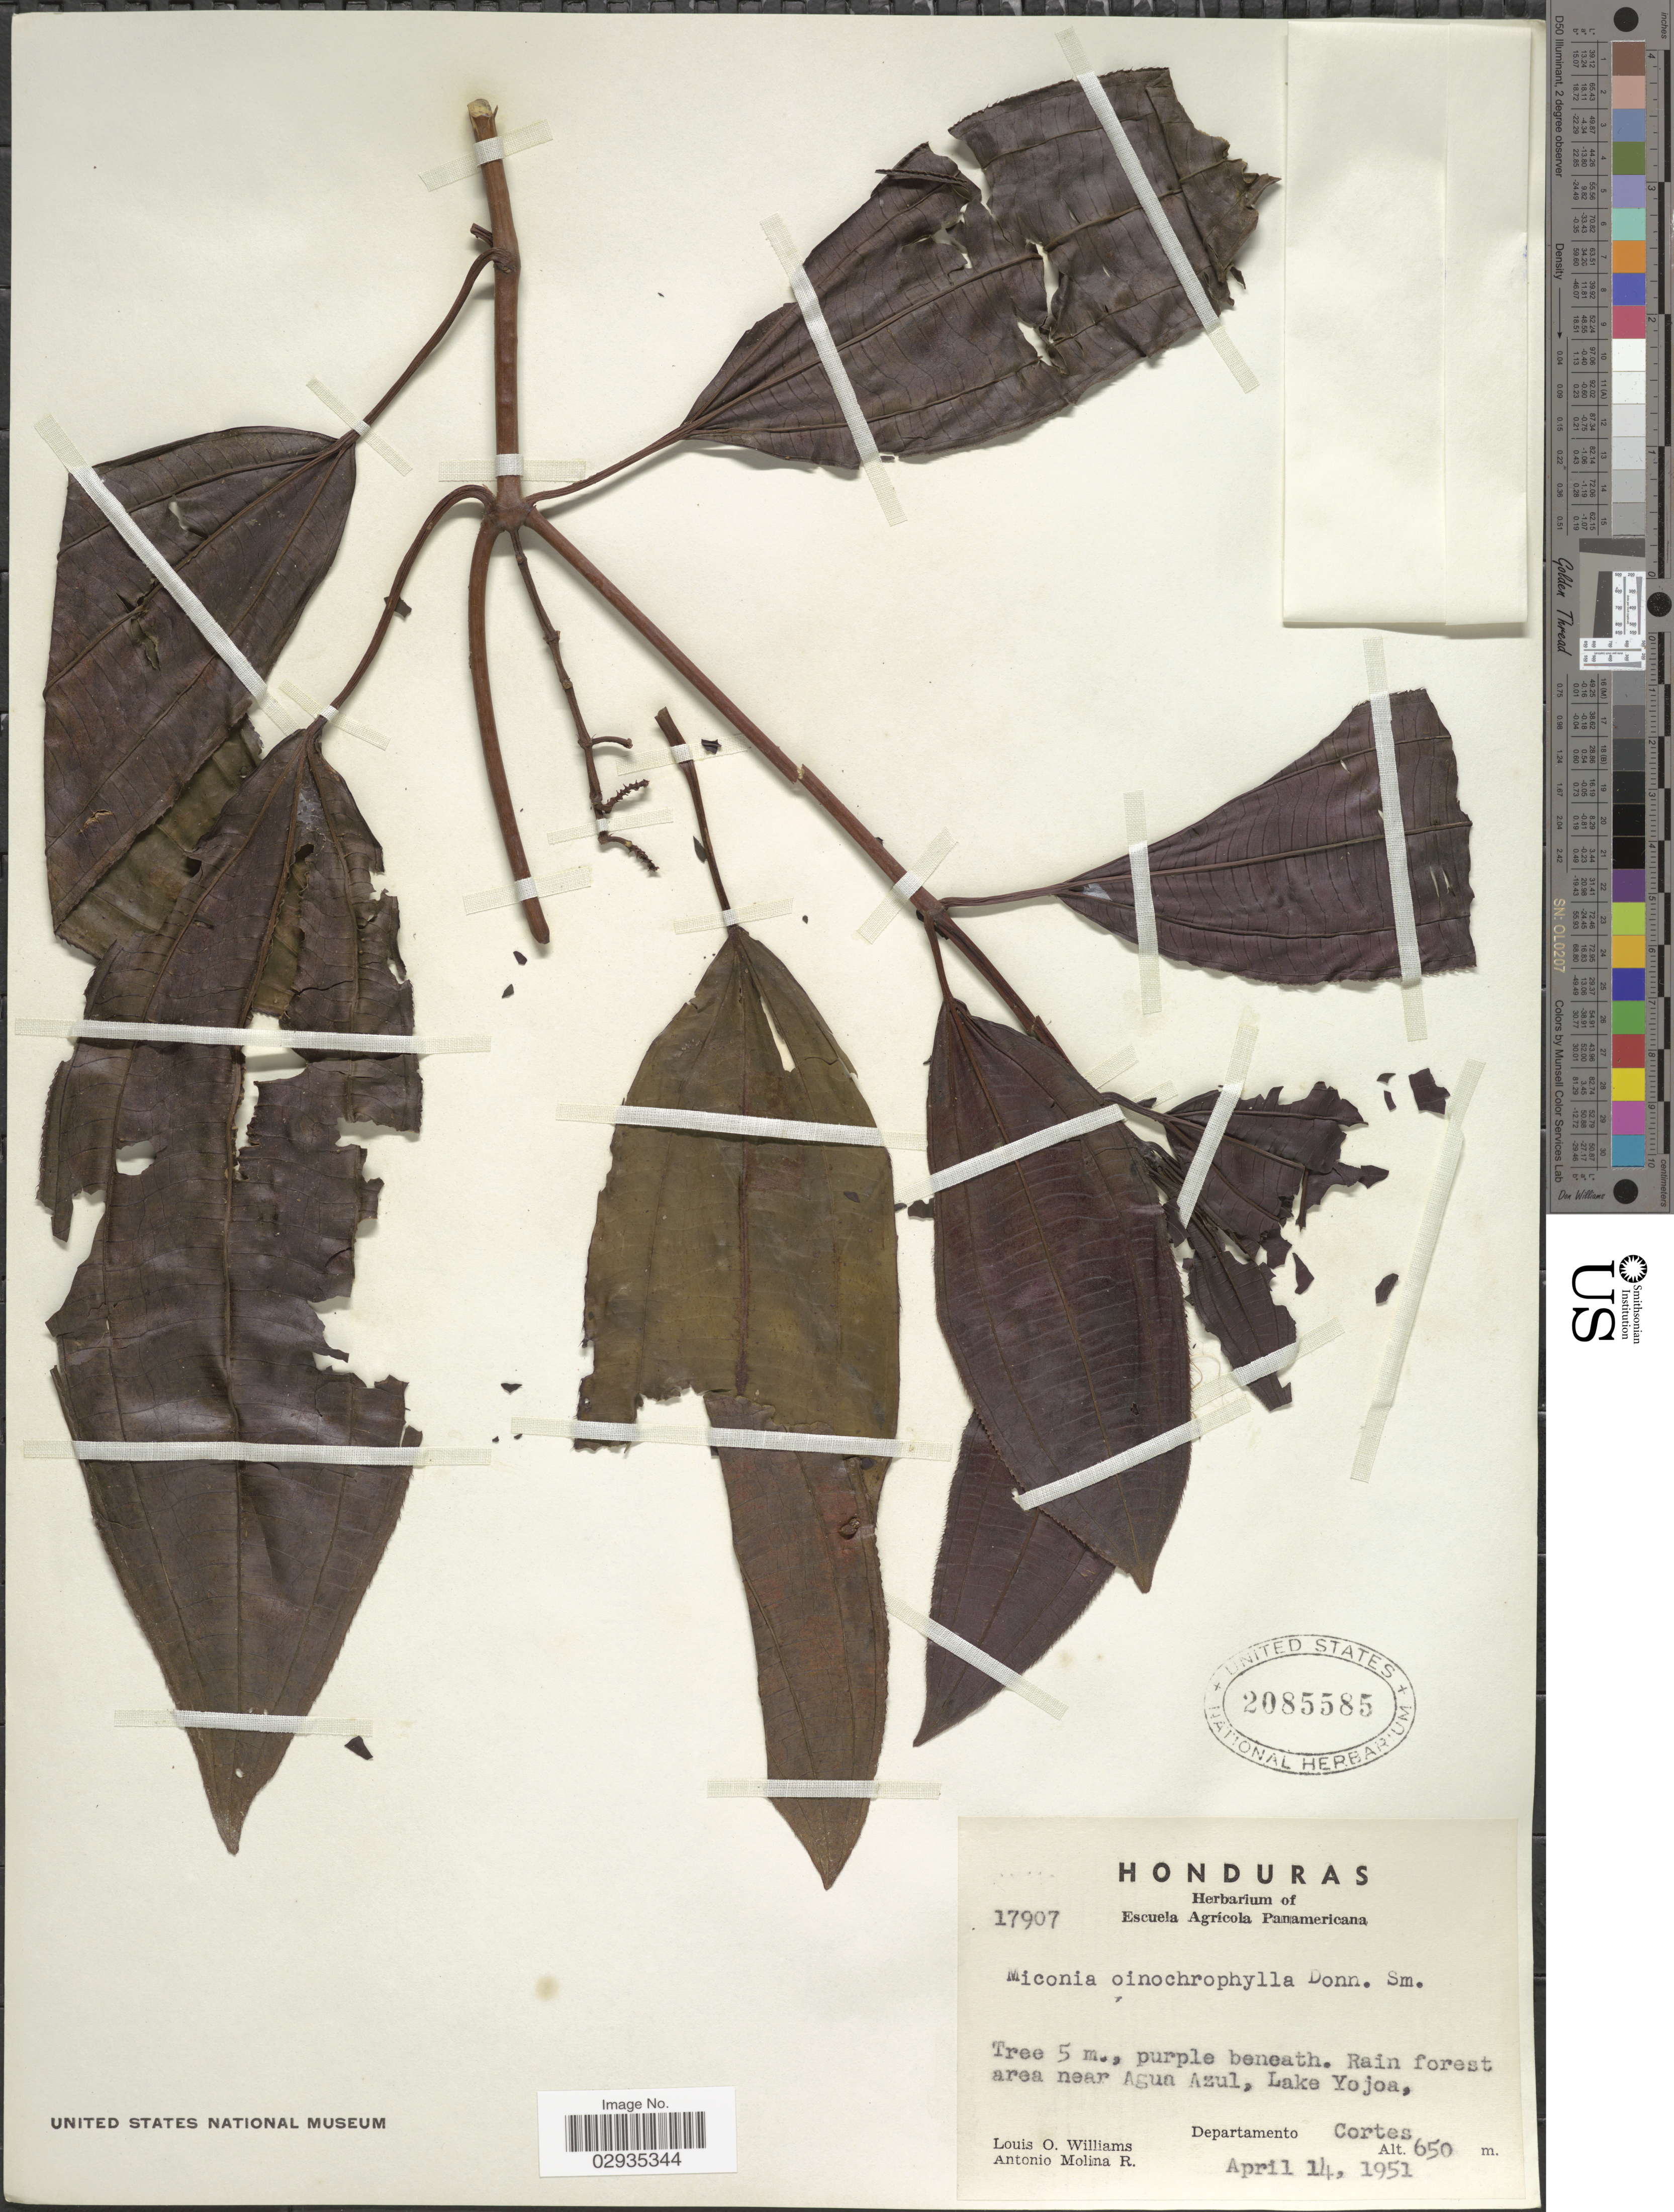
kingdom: Plantae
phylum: Tracheophyta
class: Magnoliopsida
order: Myrtales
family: Melastomataceae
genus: Miconia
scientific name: Miconia oinochrophylla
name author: Donn. Sm.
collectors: L. O. Williams & A. Molina R.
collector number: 17907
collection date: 1951-04-14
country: Honduras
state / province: Cortés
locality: Rain forest area near Agua Azul, Lake Yojoa, Departamento Cortes.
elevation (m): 650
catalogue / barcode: US 2085585